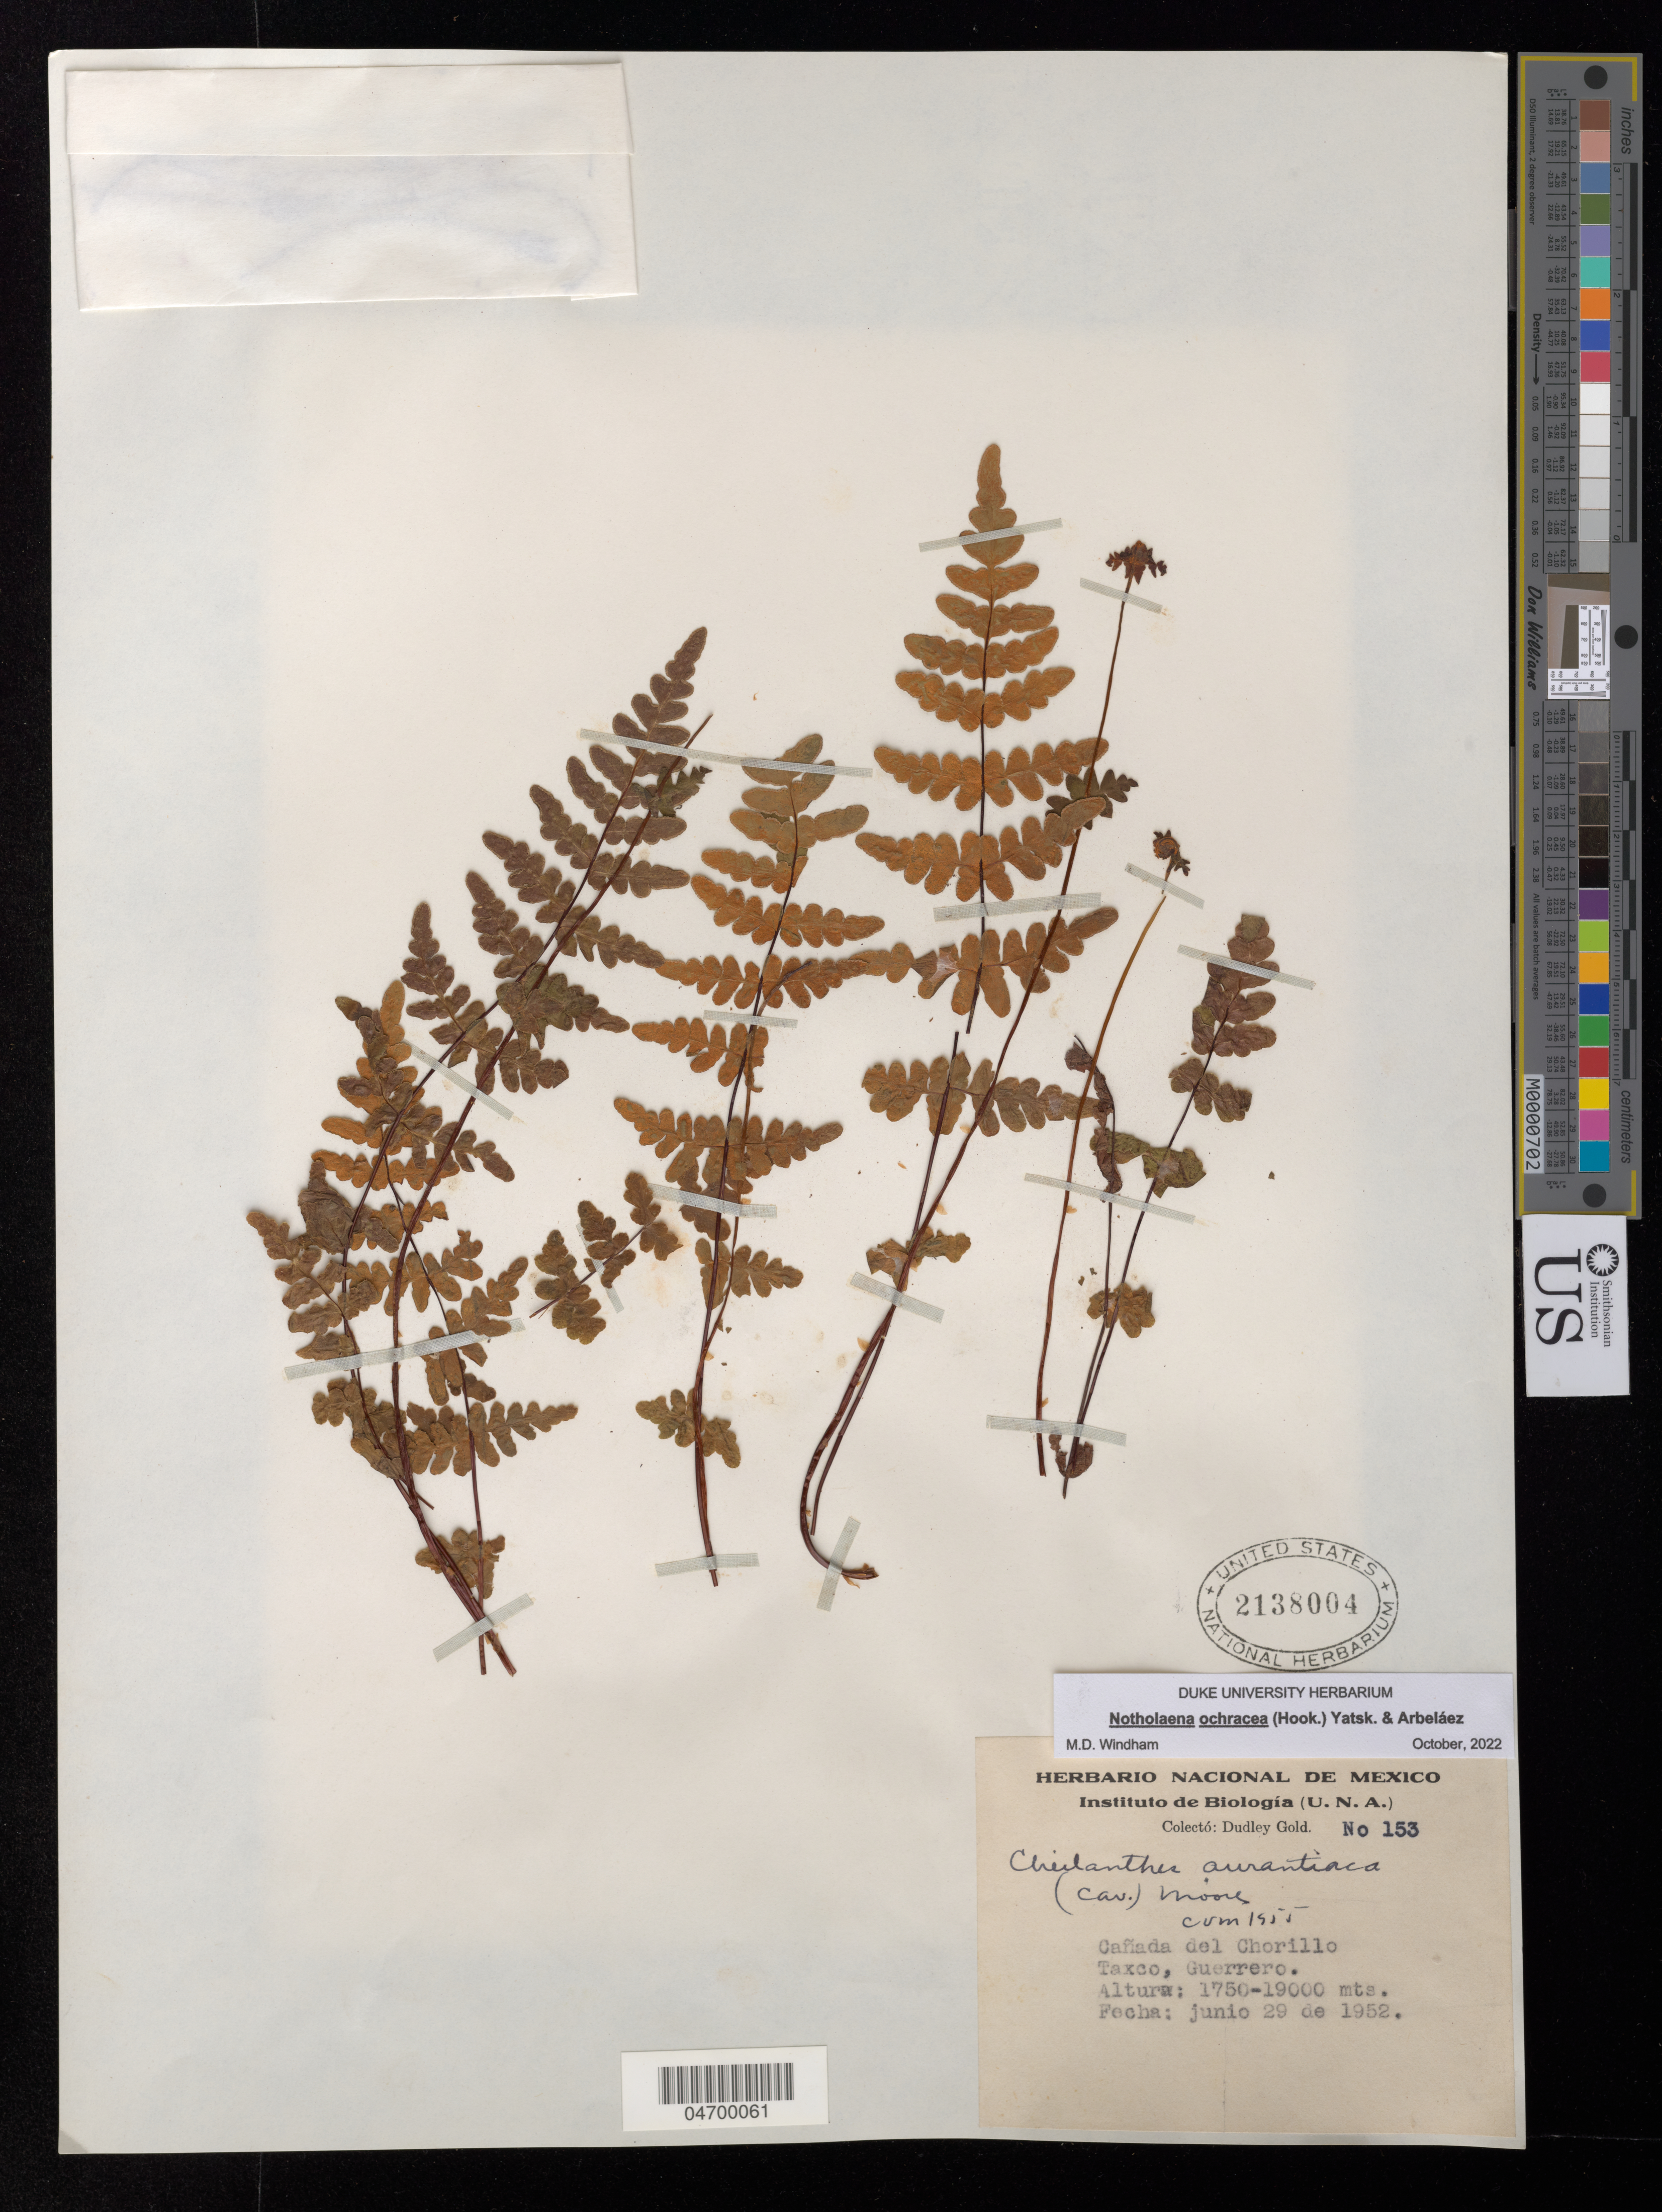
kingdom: Plantae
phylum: Tracheophyta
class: Polypodiopsida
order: Polypodiales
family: Pteridaceae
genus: Notholaena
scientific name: Notholaena ochracea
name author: (Hook.) Yatsk. & Arbaláez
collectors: D. Gold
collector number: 153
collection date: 1952-06-29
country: Mexico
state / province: Guerrero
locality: Cañada del Chorillo Texco.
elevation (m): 1750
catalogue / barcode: US 2138004